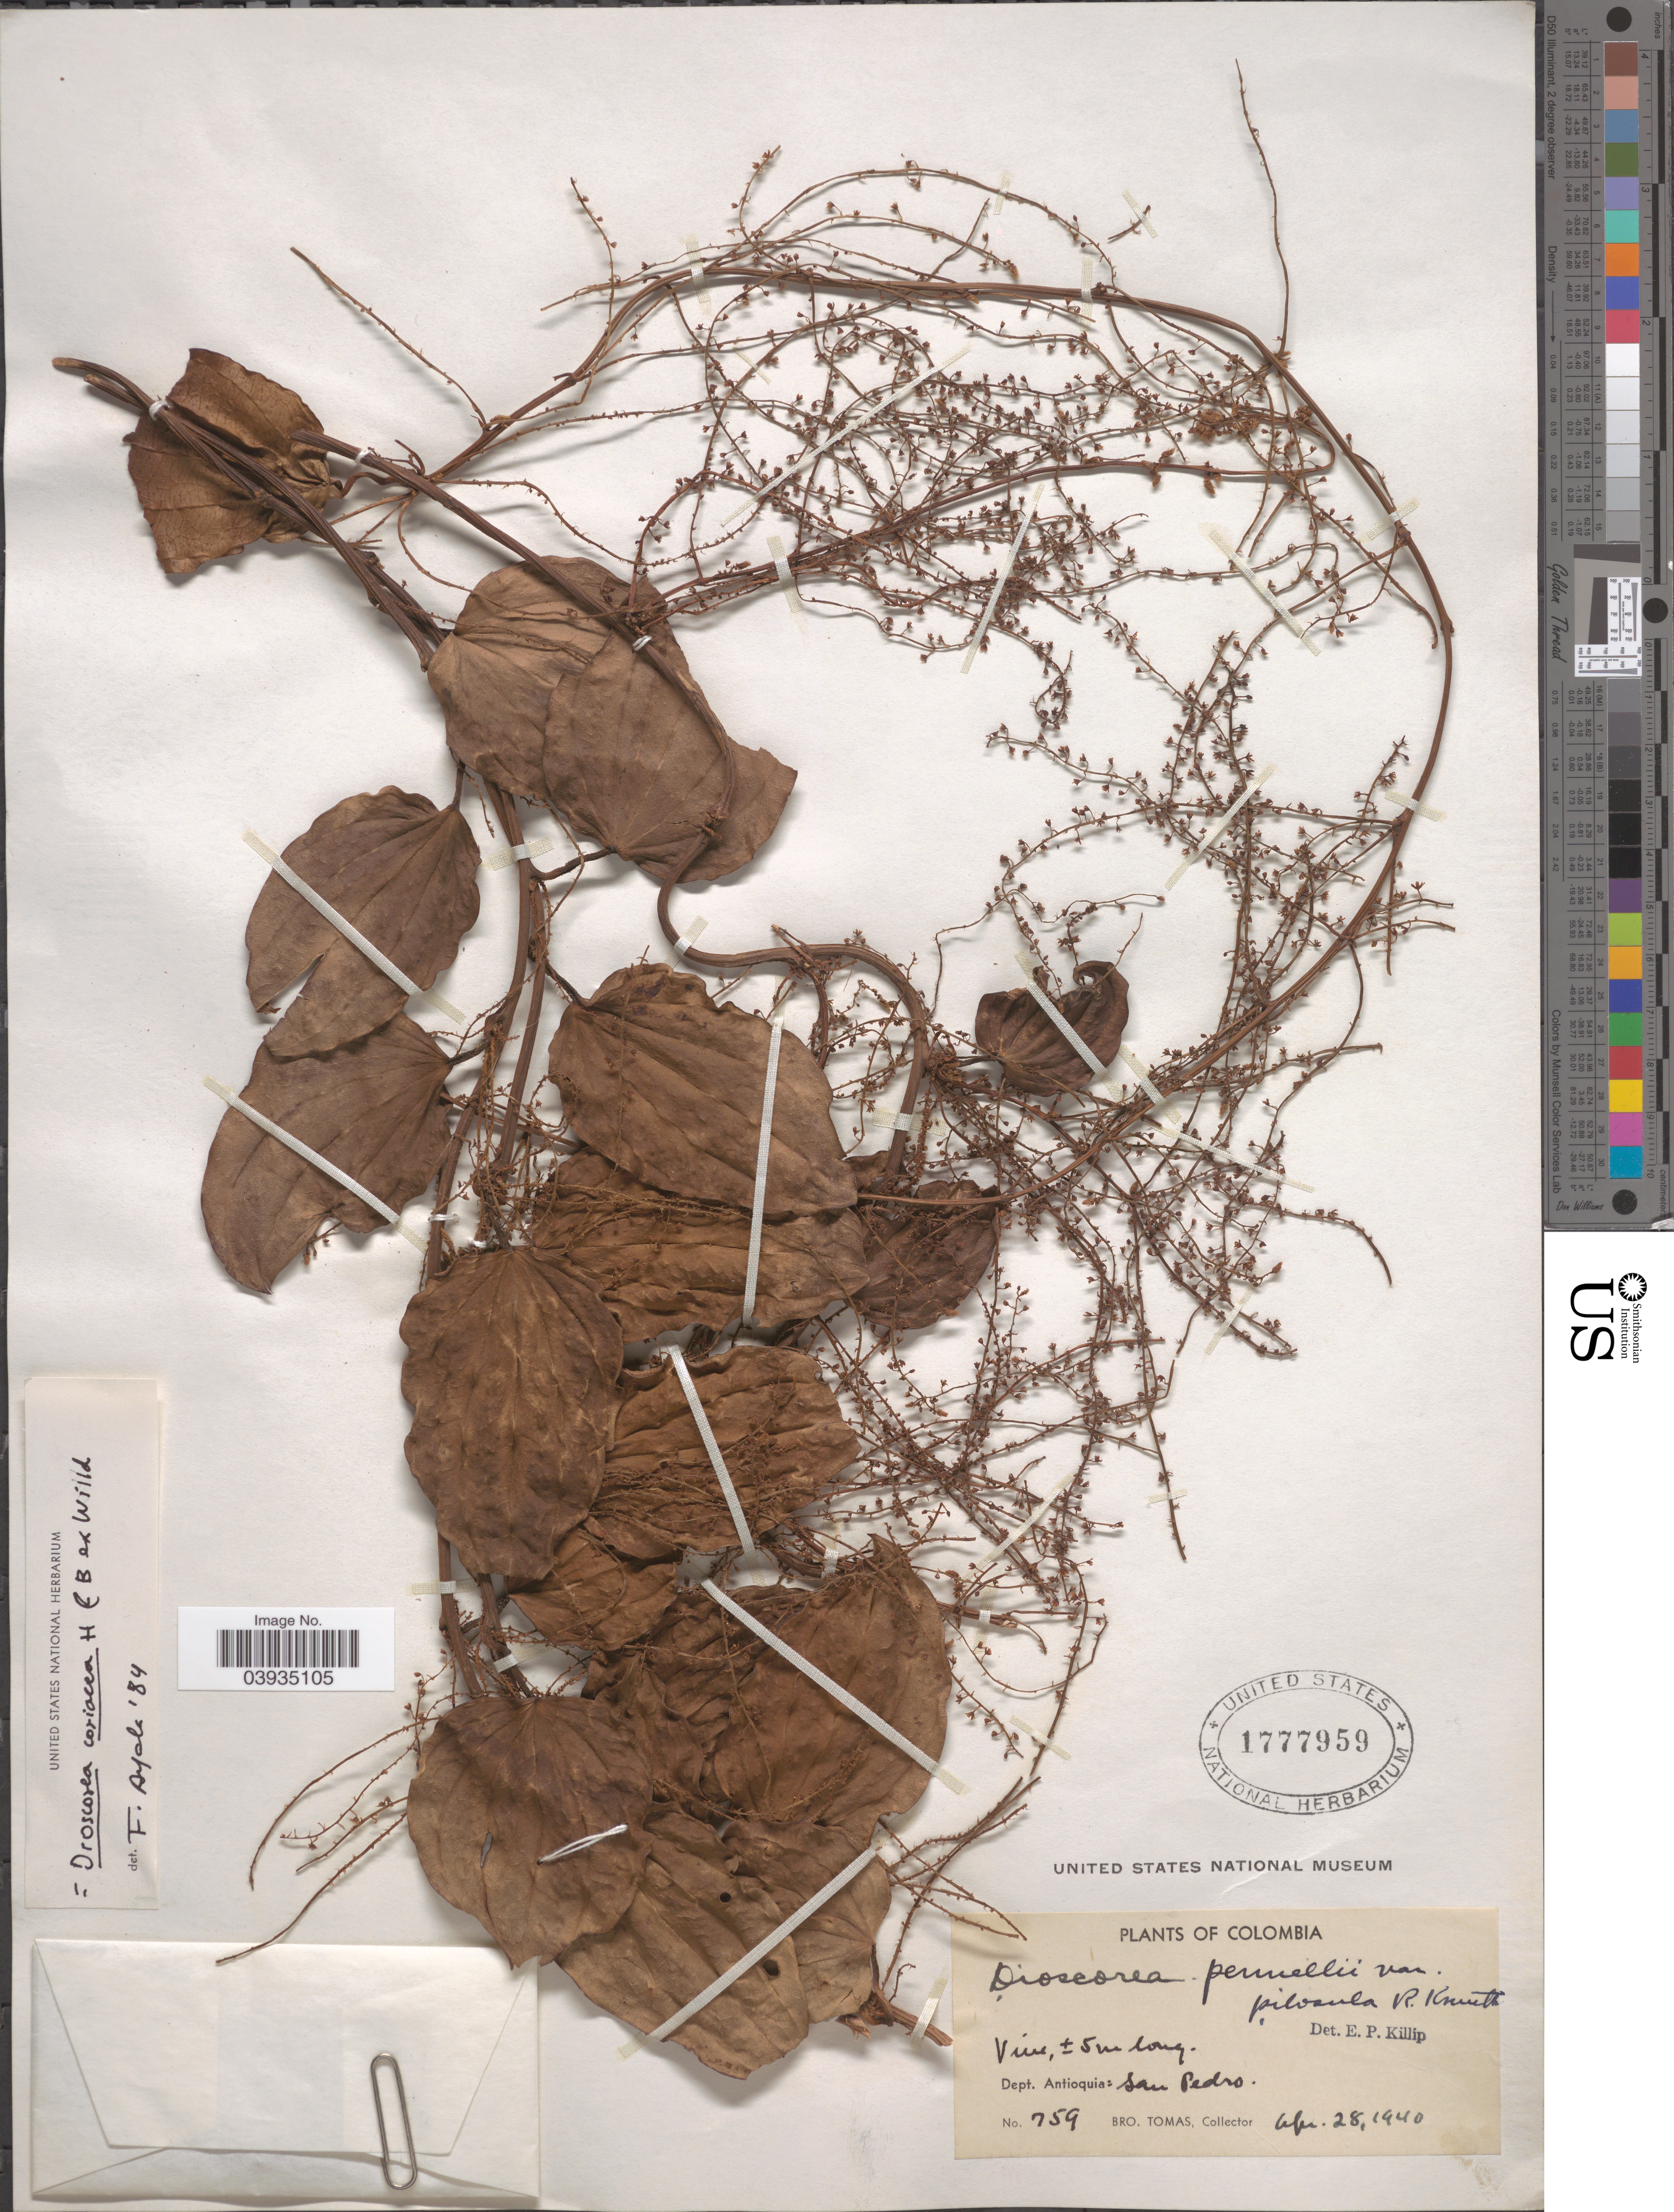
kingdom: Plantae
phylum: Tracheophyta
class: Liliopsida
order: Dioscoreales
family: Dioscoreaceae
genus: Dioscorea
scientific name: Dioscorea coriacea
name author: Humb. & Bonpl. ex Willd.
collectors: B. Tomas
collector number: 759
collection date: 1940-04-28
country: Colombia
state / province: Antioquia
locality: Dept. Antioquia: San Pedro.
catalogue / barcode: US 1777959